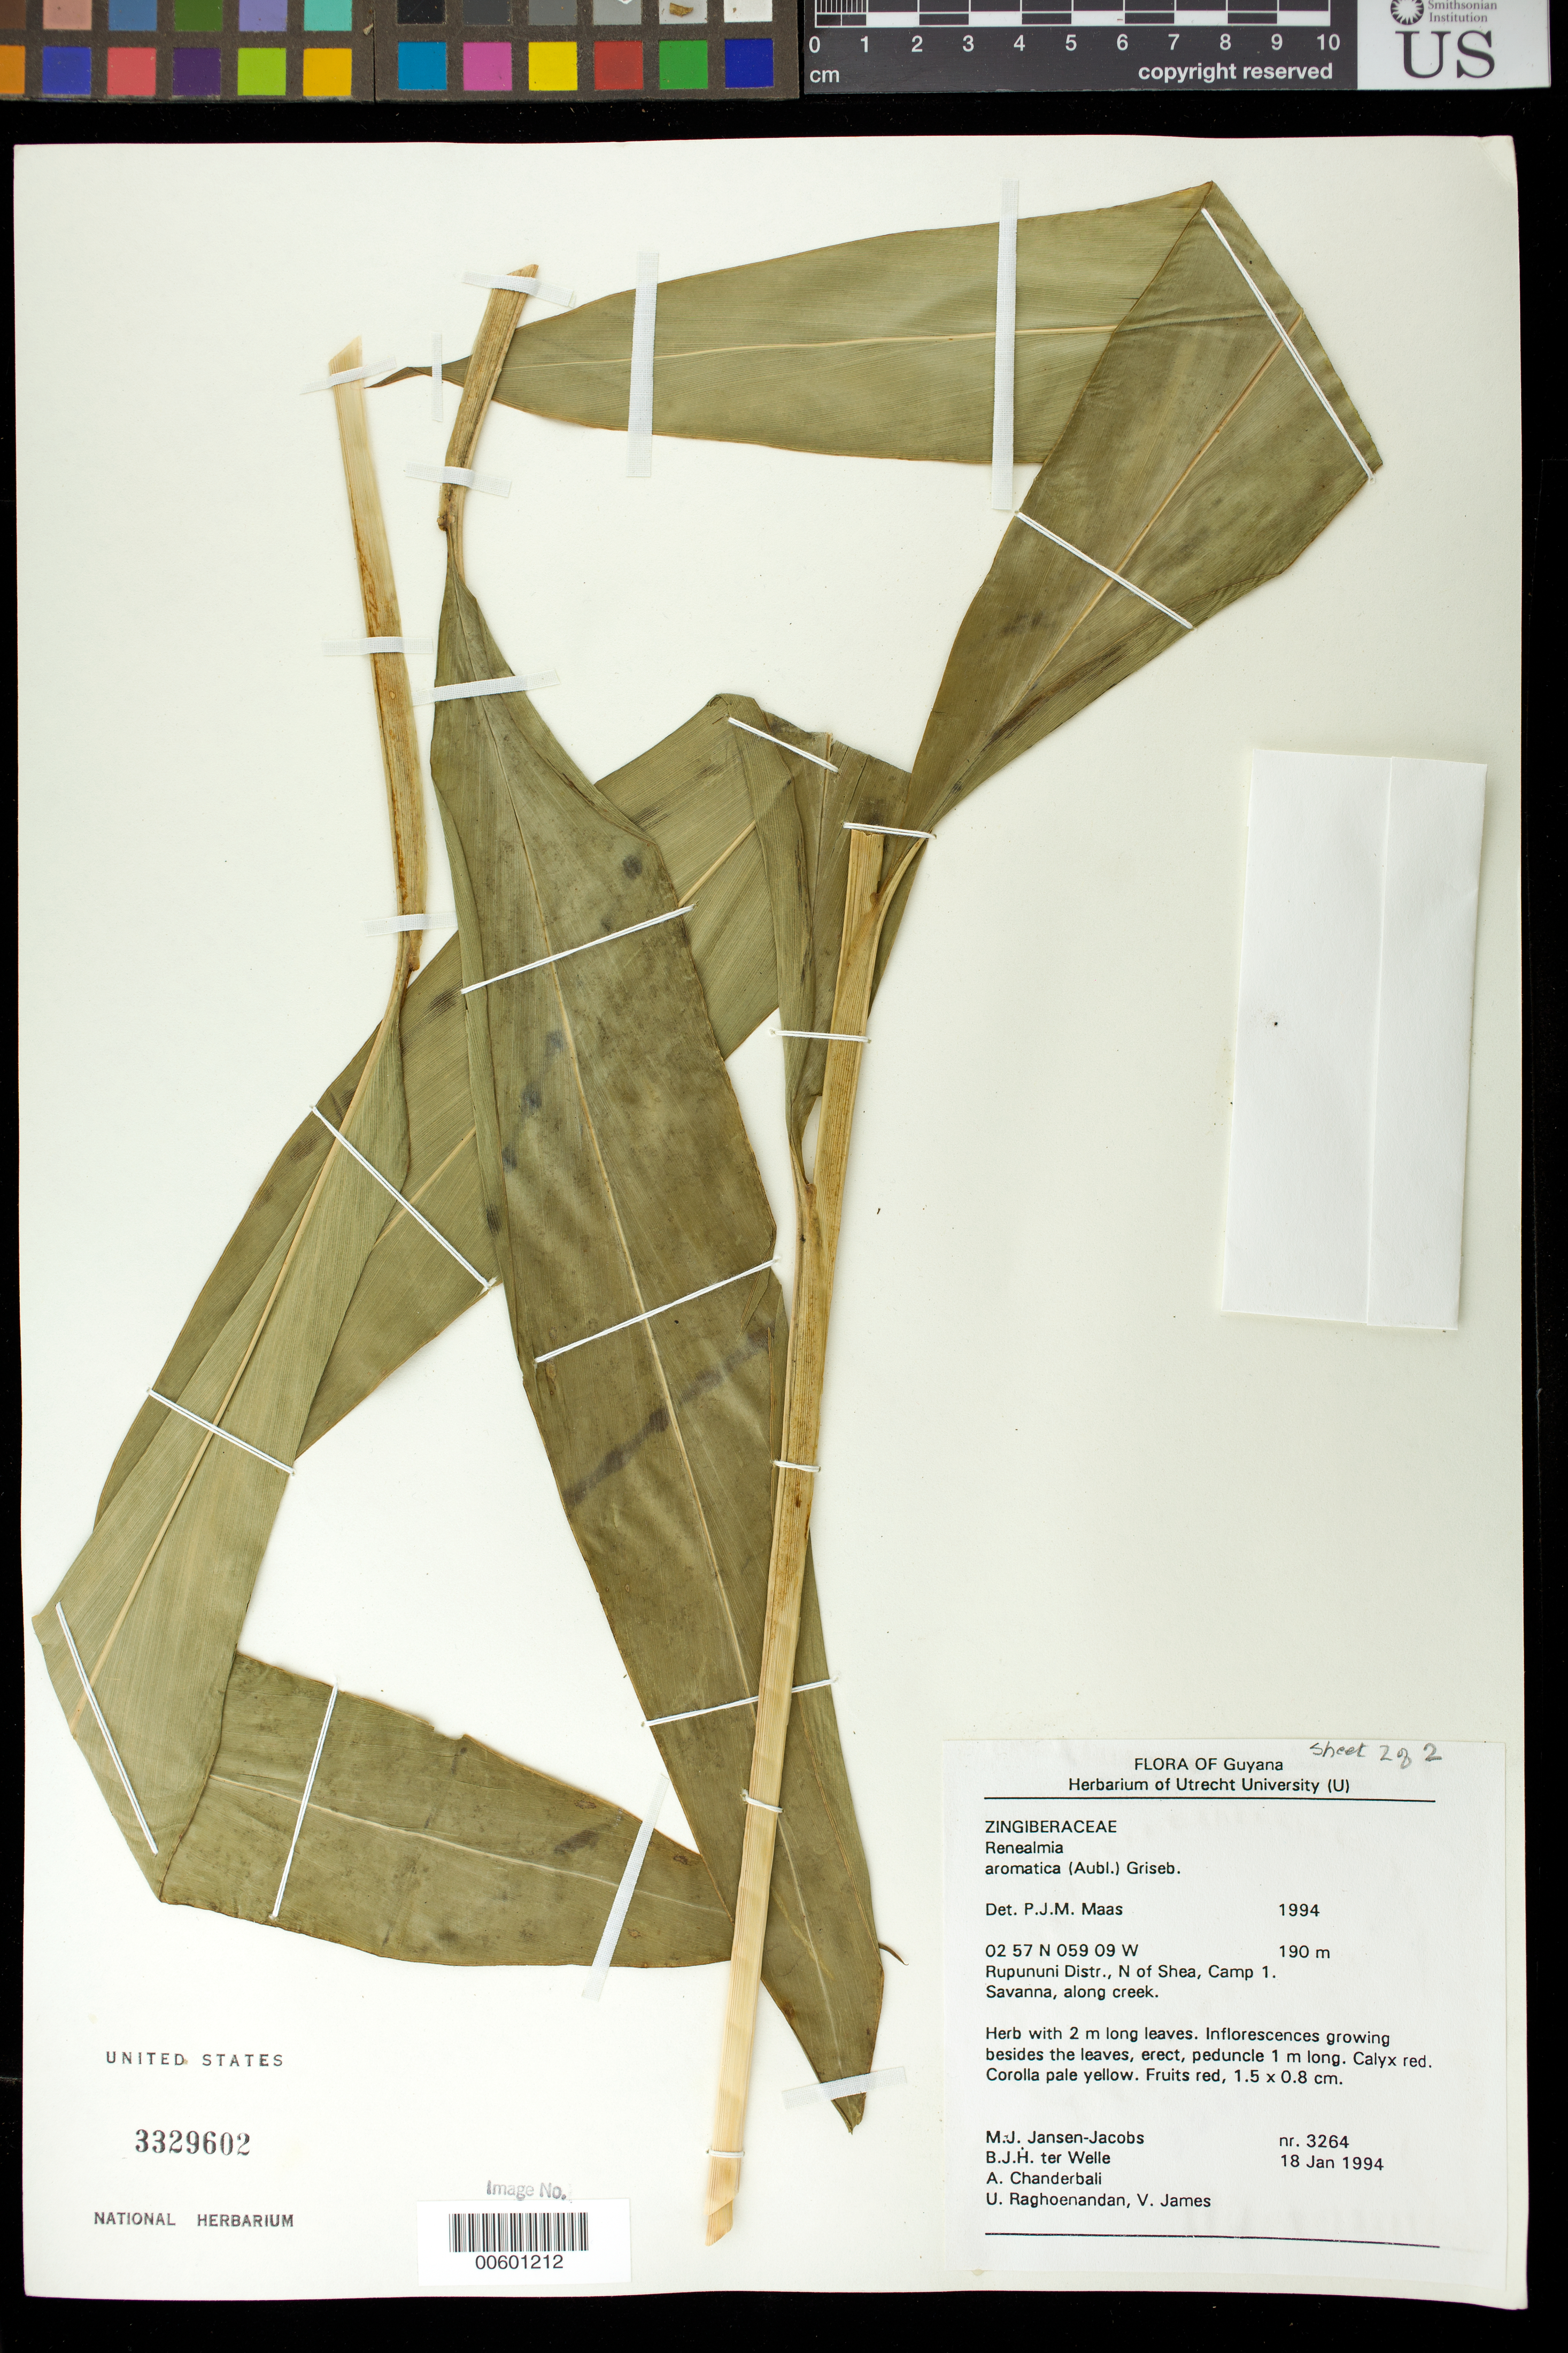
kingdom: Plantae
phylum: Tracheophyta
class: Liliopsida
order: Zingiberales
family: Zingiberaceae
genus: Renealmia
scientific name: Renealmia aromatica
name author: (Aubl.) Griseb.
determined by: Maas, Paul J. M.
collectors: M. J. Jansen-Jacobs, B. Welle, A. S. Chanderbali, U. Raghoenandan & V. James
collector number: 3264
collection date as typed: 18-Jan-94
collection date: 1994-01-18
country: Guyana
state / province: U. Takutu-U. Essequibo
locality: Shea, N of, camp 1, Rupununi District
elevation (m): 190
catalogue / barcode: US 3329602